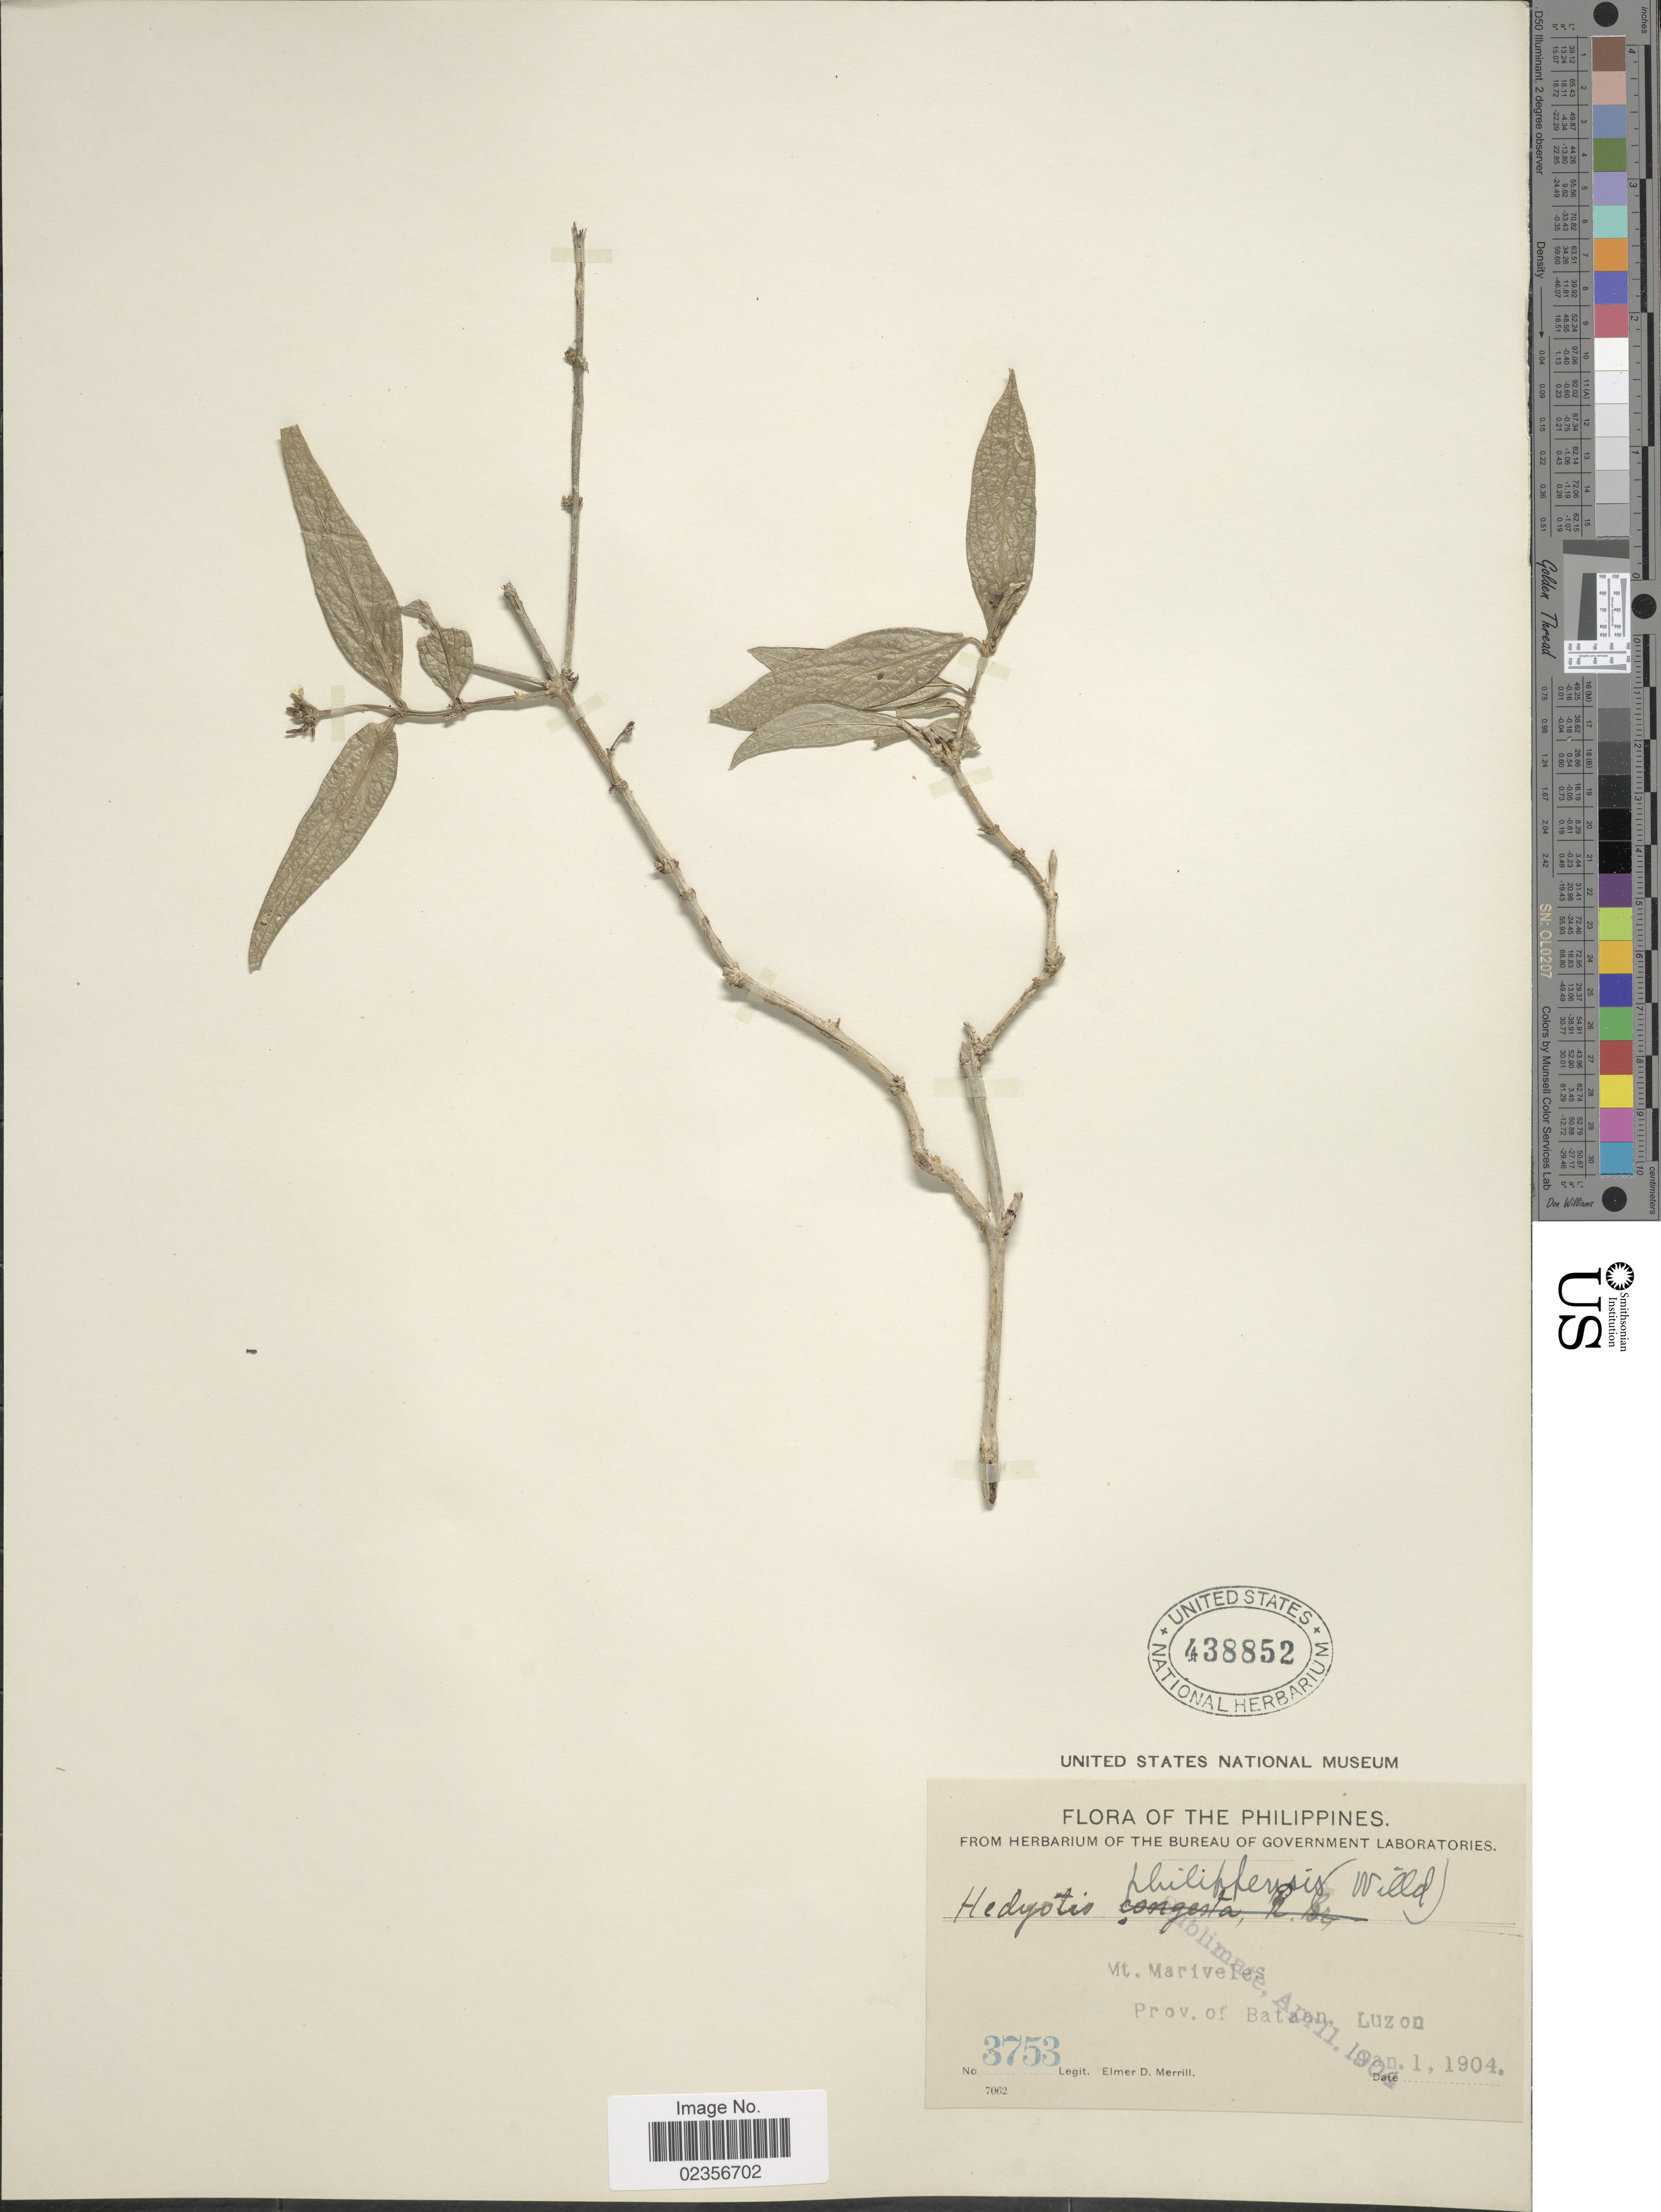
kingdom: Plantae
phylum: Tracheophyta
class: Magnoliopsida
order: Gentianales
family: Rubiaceae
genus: Hedyotis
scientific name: Hedyotis philippensis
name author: (Willd. ex Spreng.) Merr. ex C.B. Rob.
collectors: E. D. Merrill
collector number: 3753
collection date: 1904-01-01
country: Philippines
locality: Mt. Mariveles, Prov. of Bataan, Luzon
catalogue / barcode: US 438852